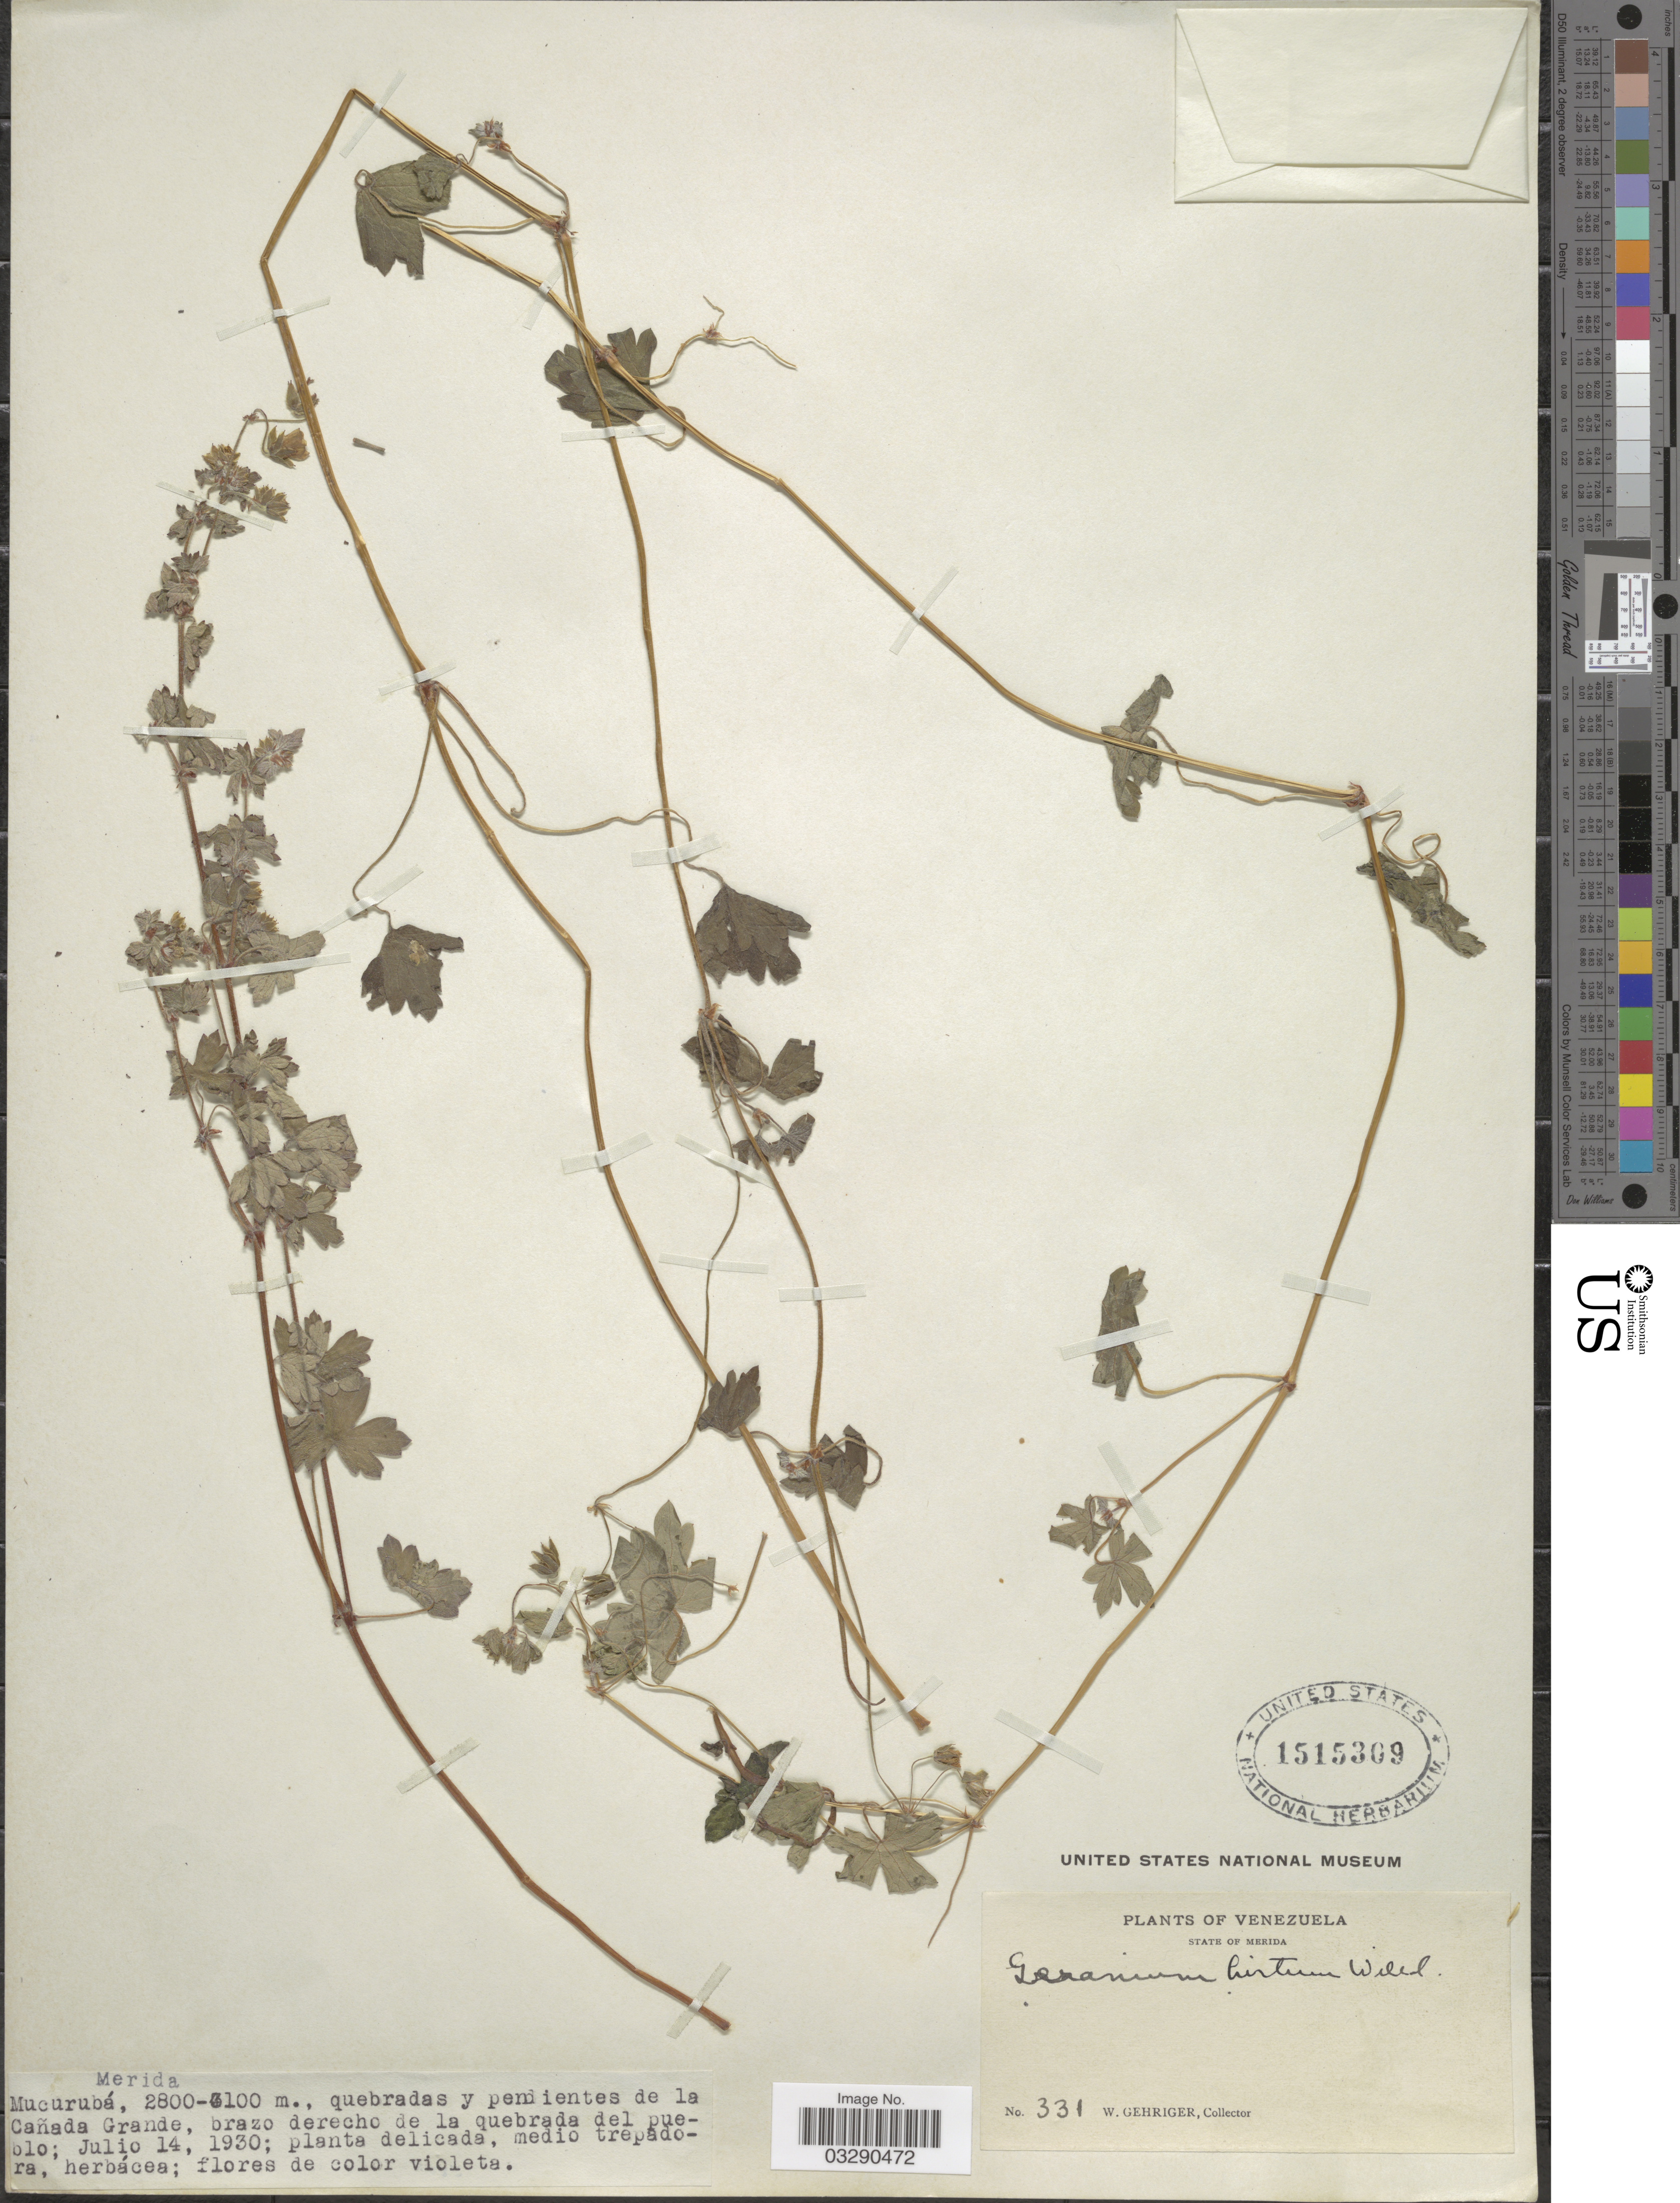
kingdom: Plantae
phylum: Tracheophyta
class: Magnoliopsida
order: Geraniales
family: Geraniaceae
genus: Geranium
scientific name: Geranium sp.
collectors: W. Gehriger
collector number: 331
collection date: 1930-07-14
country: Venezuela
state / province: Mérida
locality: Mucurubá, quebradas y pendientes de la Cañada Grande.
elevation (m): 2800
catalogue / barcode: US 1515309